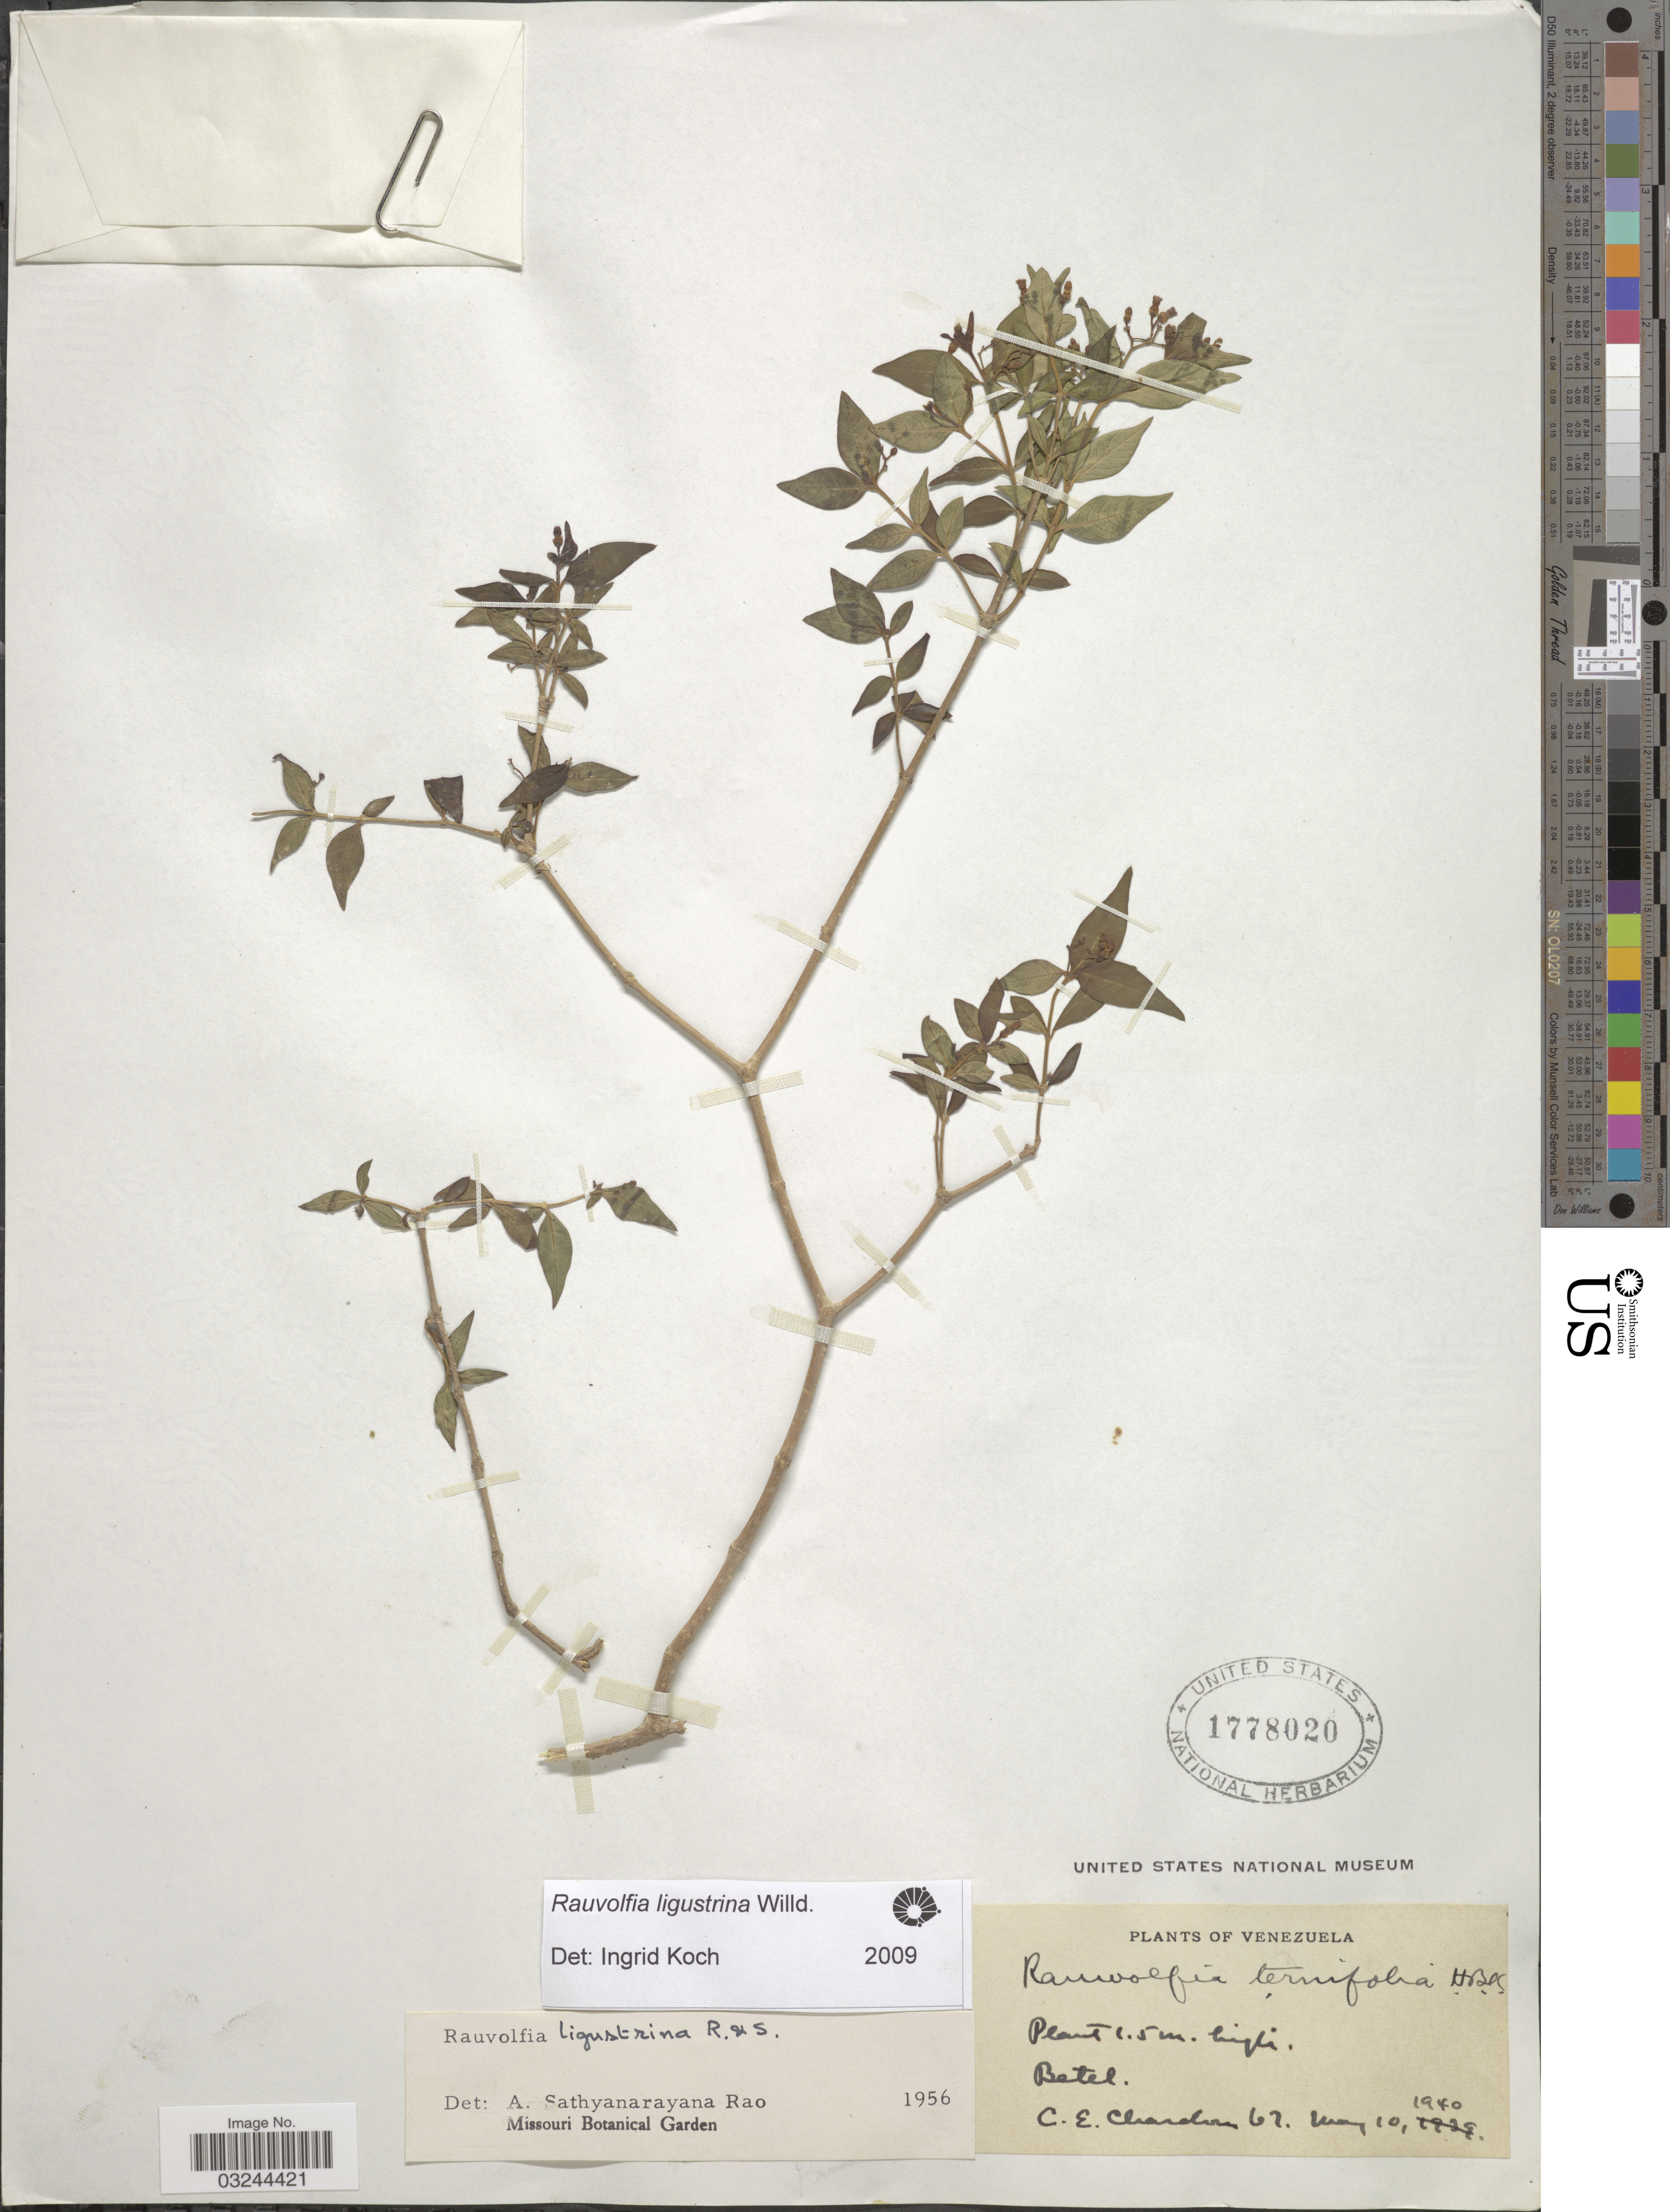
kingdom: Plantae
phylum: Tracheophyta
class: Magnoliopsida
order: Gentianales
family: Apocynaceae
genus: Rauvolfia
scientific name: Rauvolfia ligustrina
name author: Willd. ex Roem. & Schult.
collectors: C. E. Chardón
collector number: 67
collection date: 1940-05-10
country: Venezuela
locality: Betel.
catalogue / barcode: US 1778020